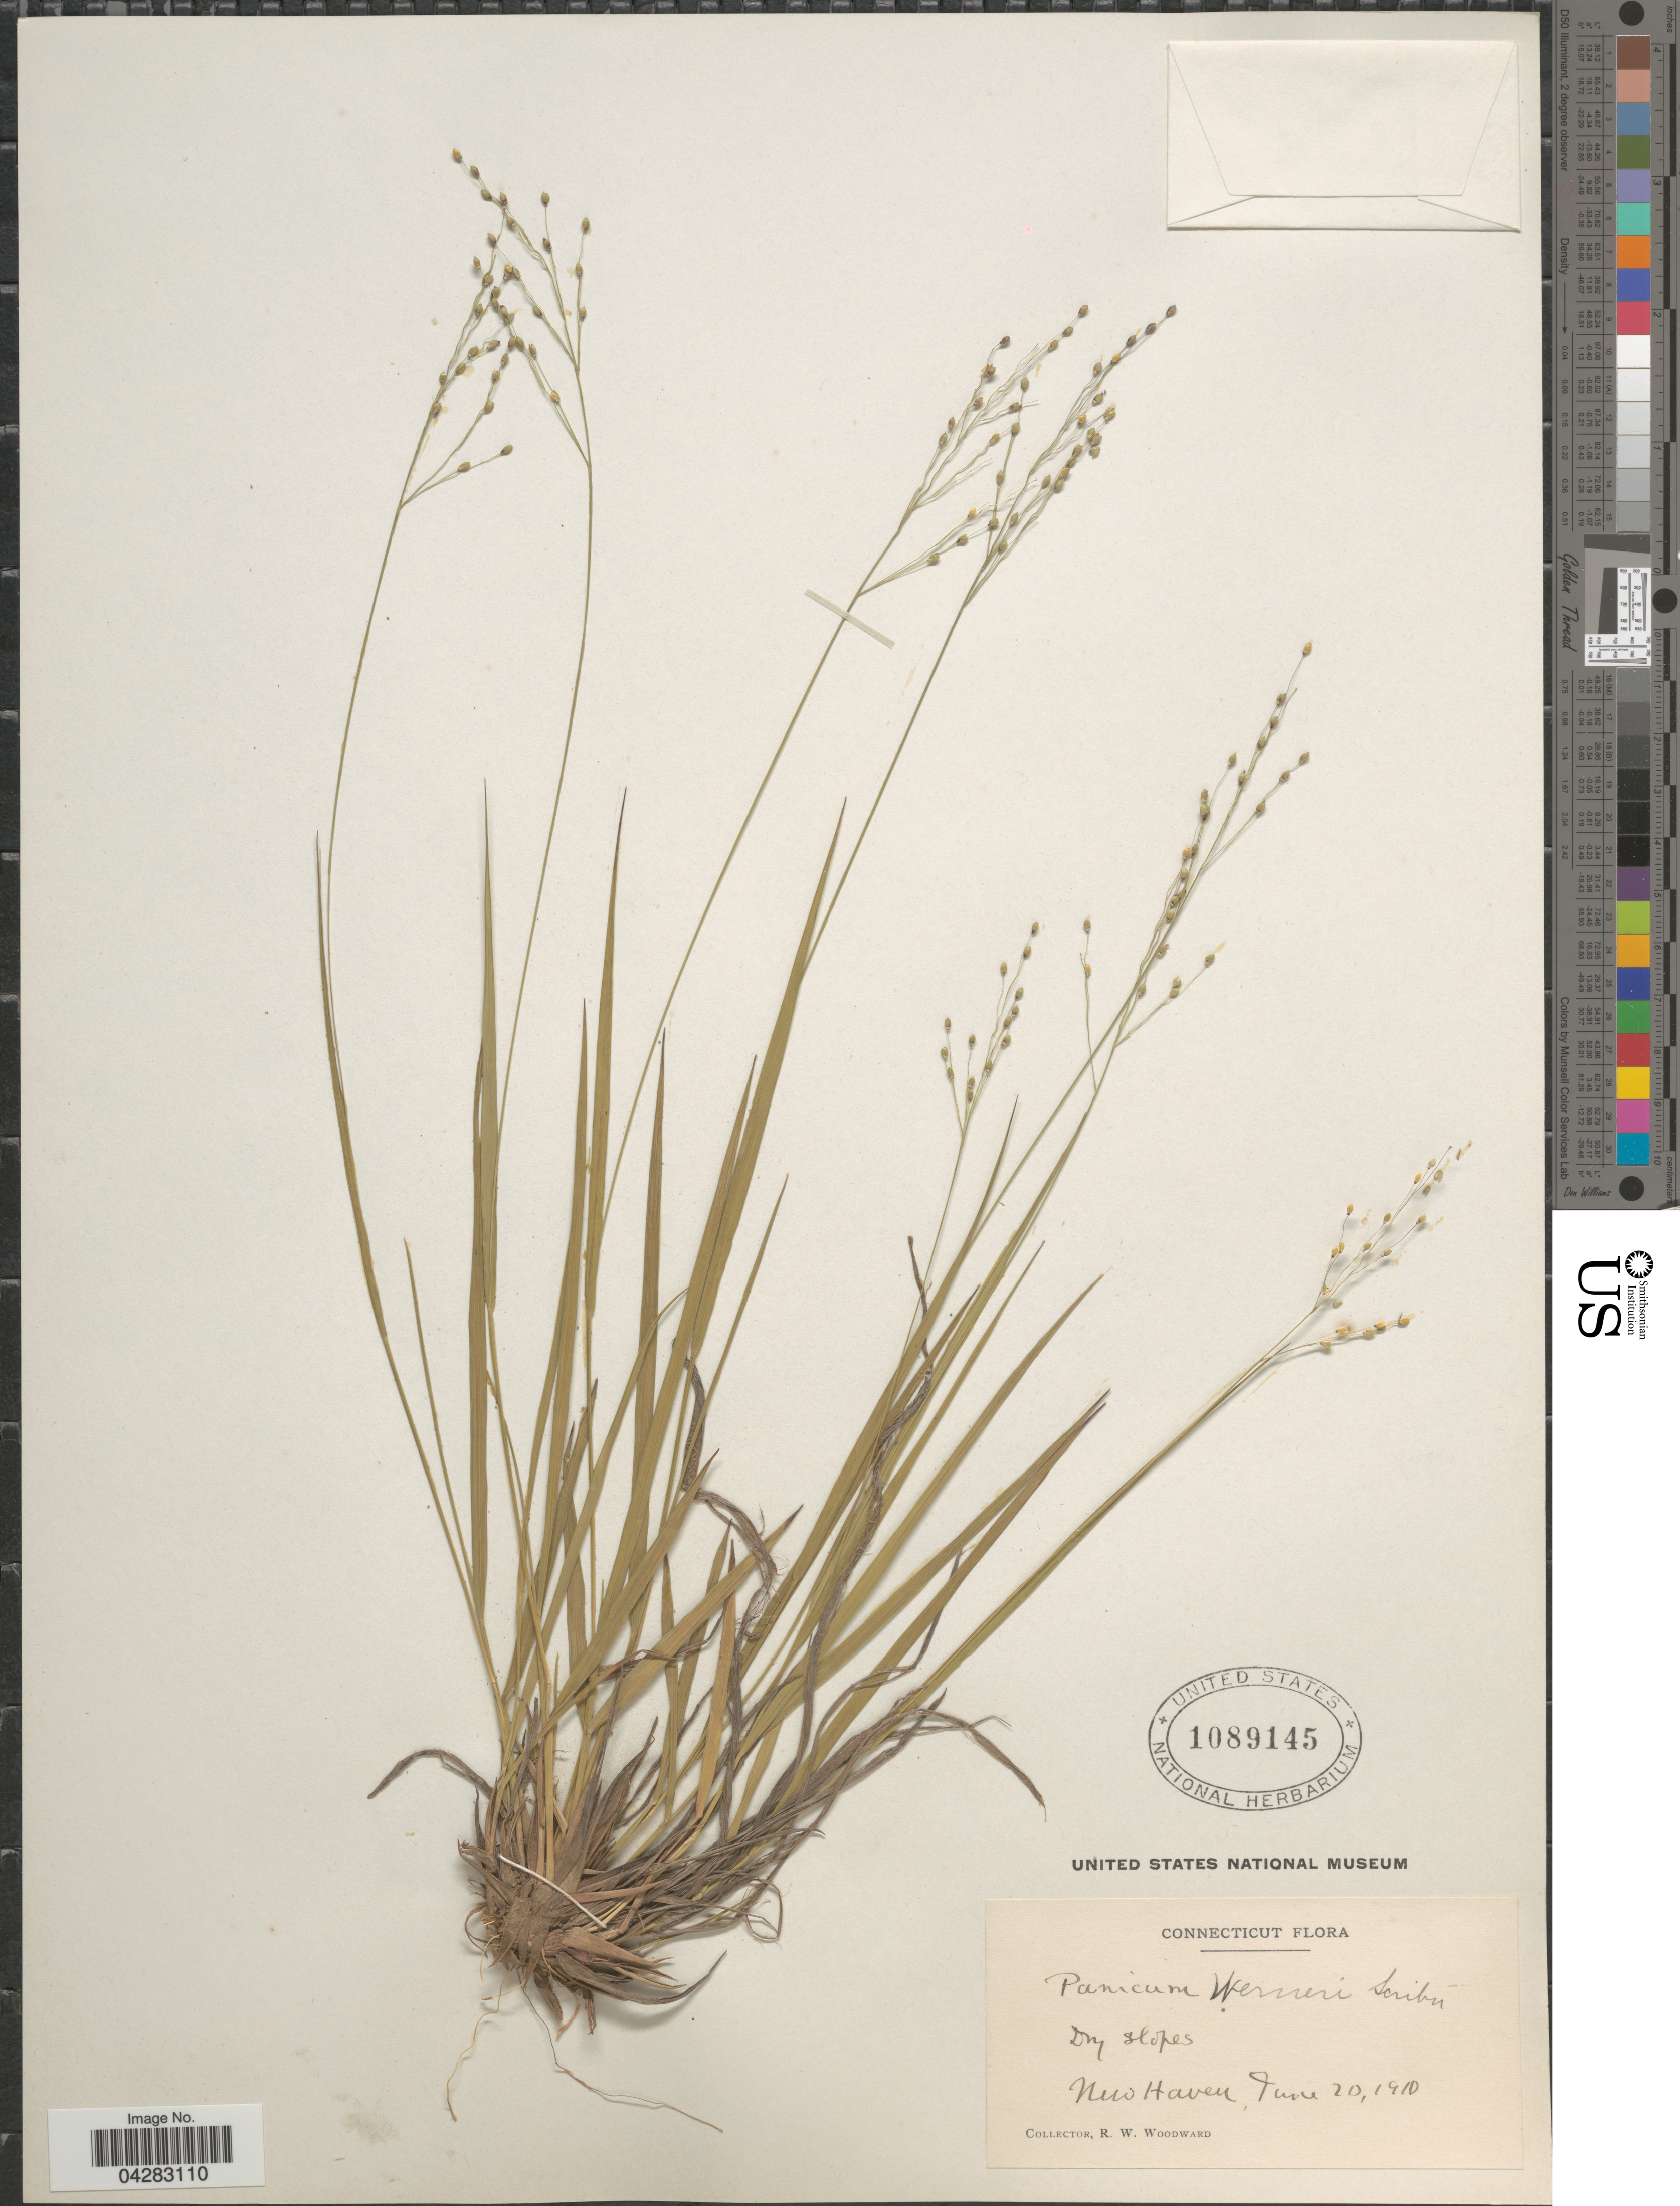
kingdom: Plantae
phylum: Tracheophyta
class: Liliopsida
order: Poales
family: Poaceae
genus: Dichanthelium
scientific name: Dichanthelium linearifolium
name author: (Scribn.) Gould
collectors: R. Woodward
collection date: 1910-06-20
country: United States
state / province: Connecticut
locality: Dry slopes. New Haven.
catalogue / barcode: US 1089145